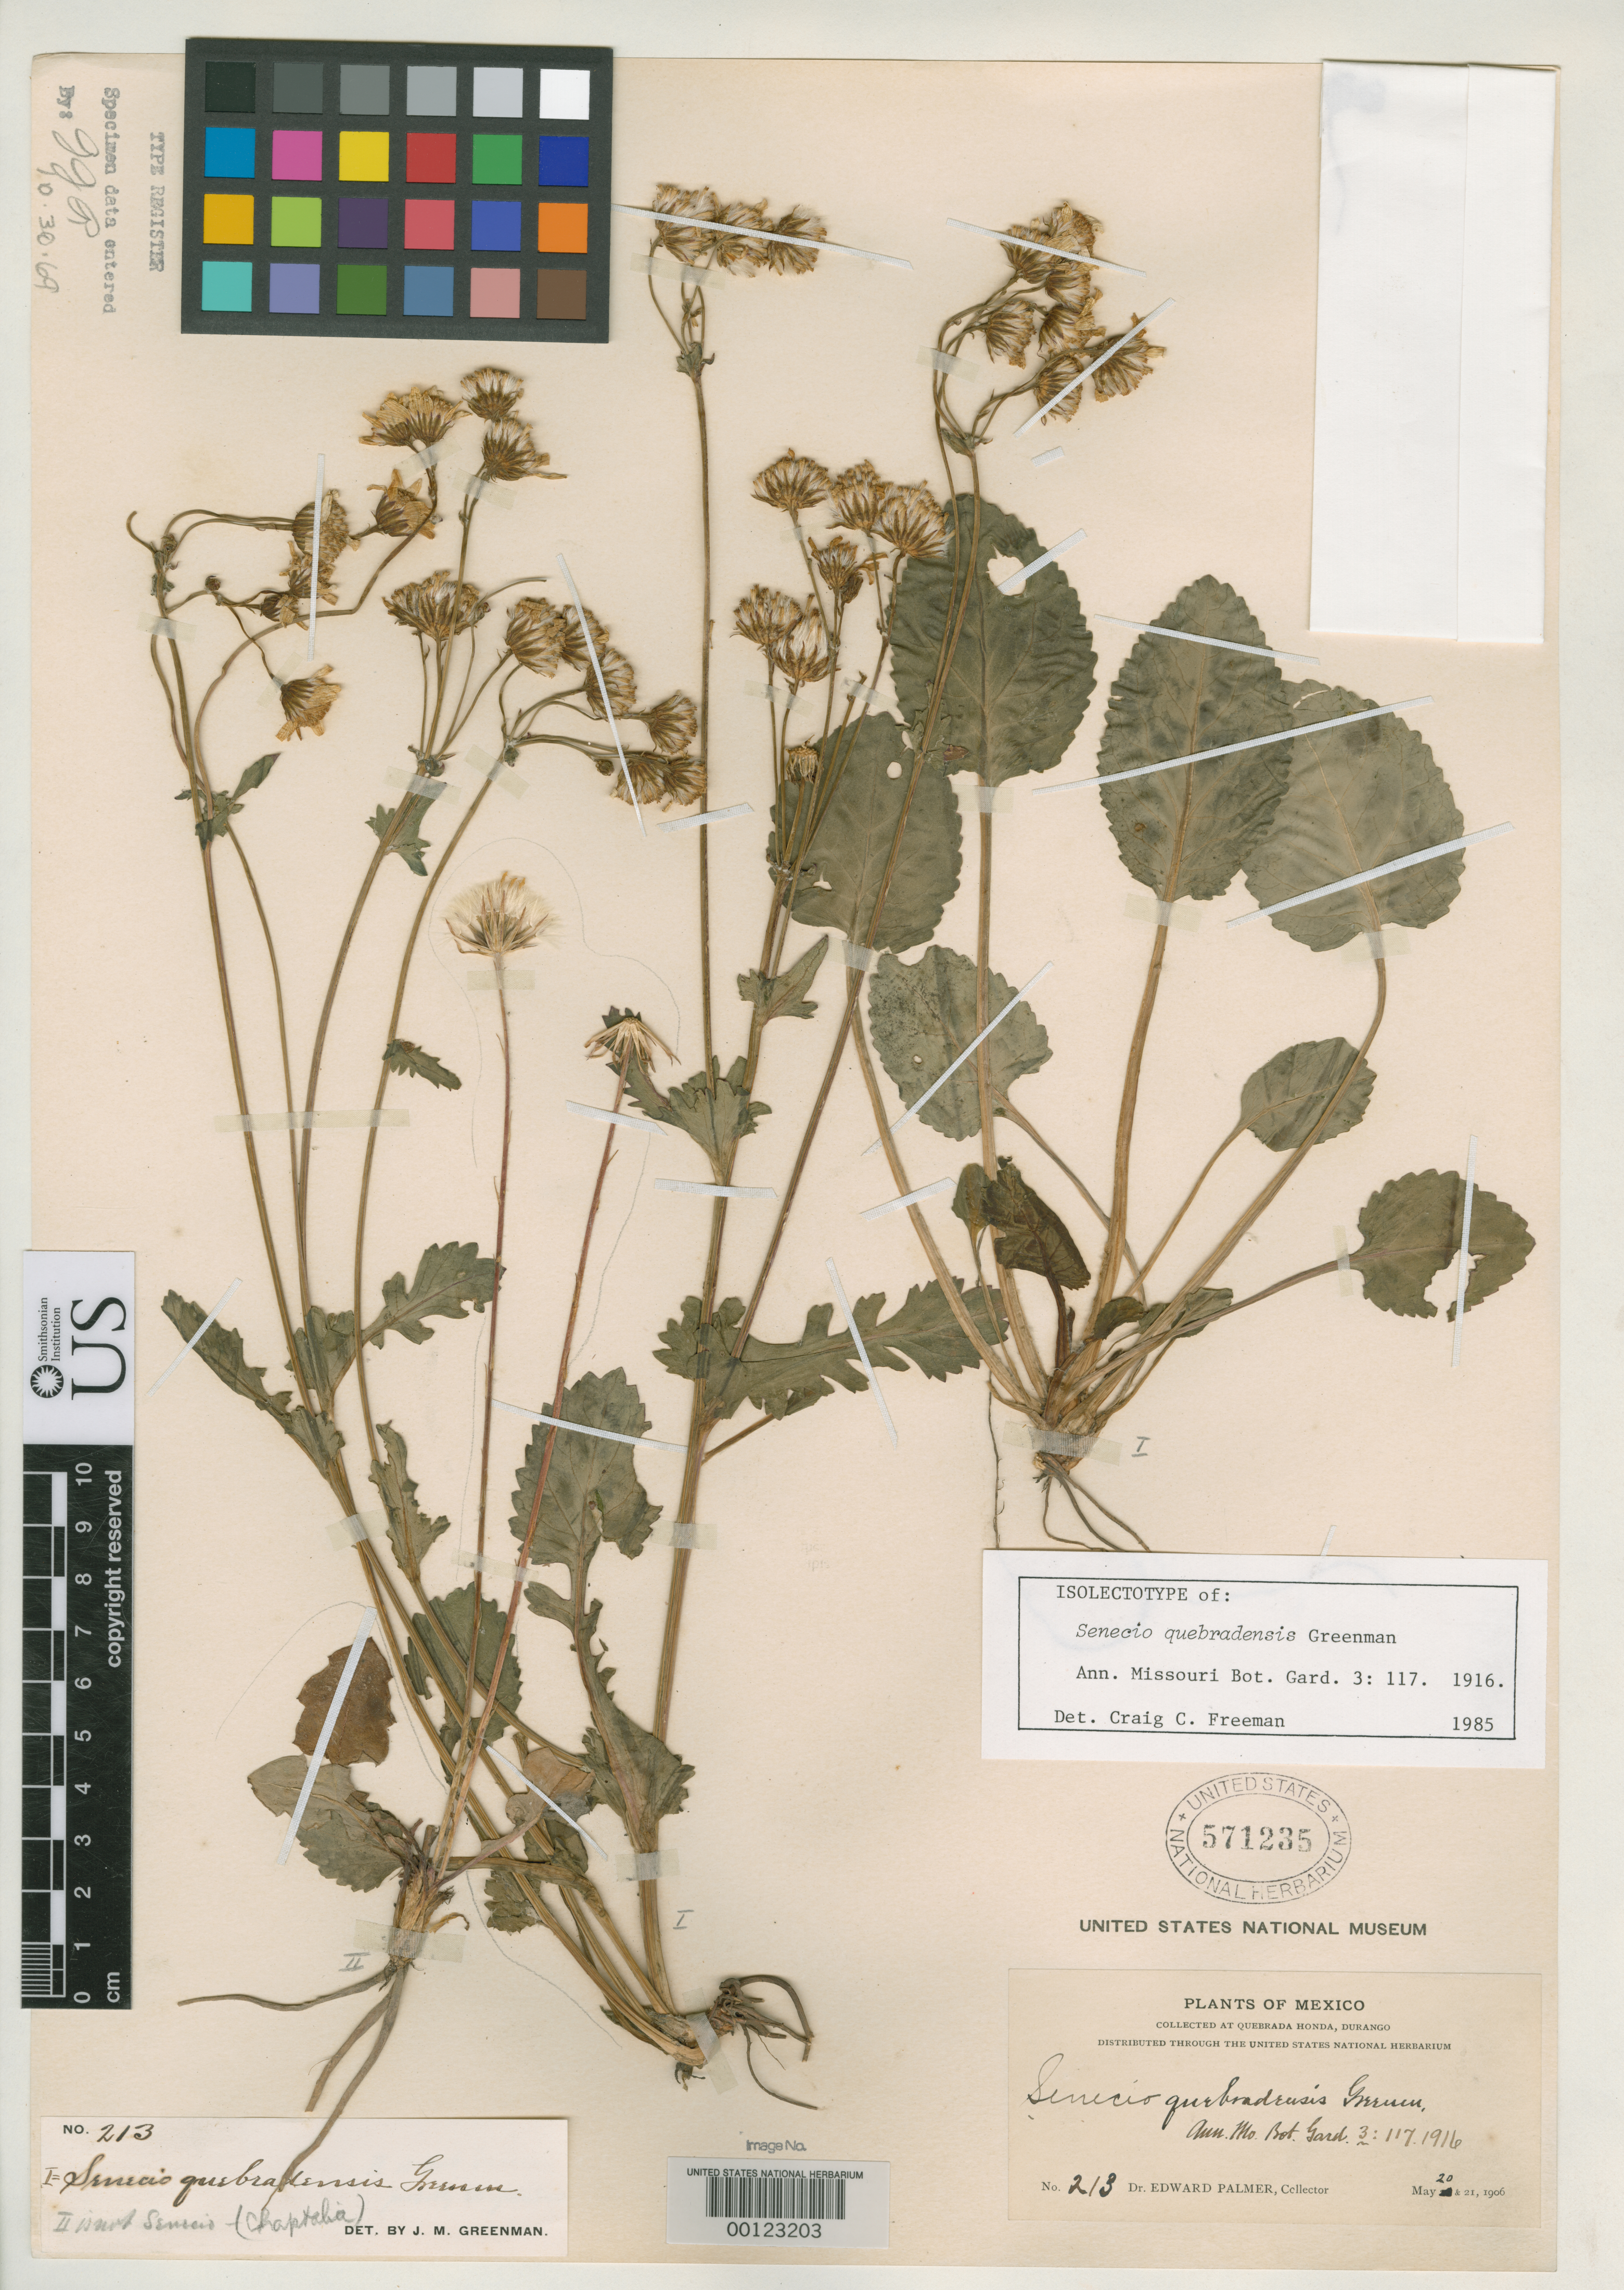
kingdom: Plantae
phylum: Tracheophyta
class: Magnoliopsida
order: Asterales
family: Asteraceae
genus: Senecio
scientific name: Senecio quebradensis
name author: Greenm.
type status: Syntype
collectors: E. Palmer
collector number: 213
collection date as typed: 20 May 1906 to 21 May 1906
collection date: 1906-05-20/1906-05-21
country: Mexico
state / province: Durango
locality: Quebrada Honda.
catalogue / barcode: US 571235